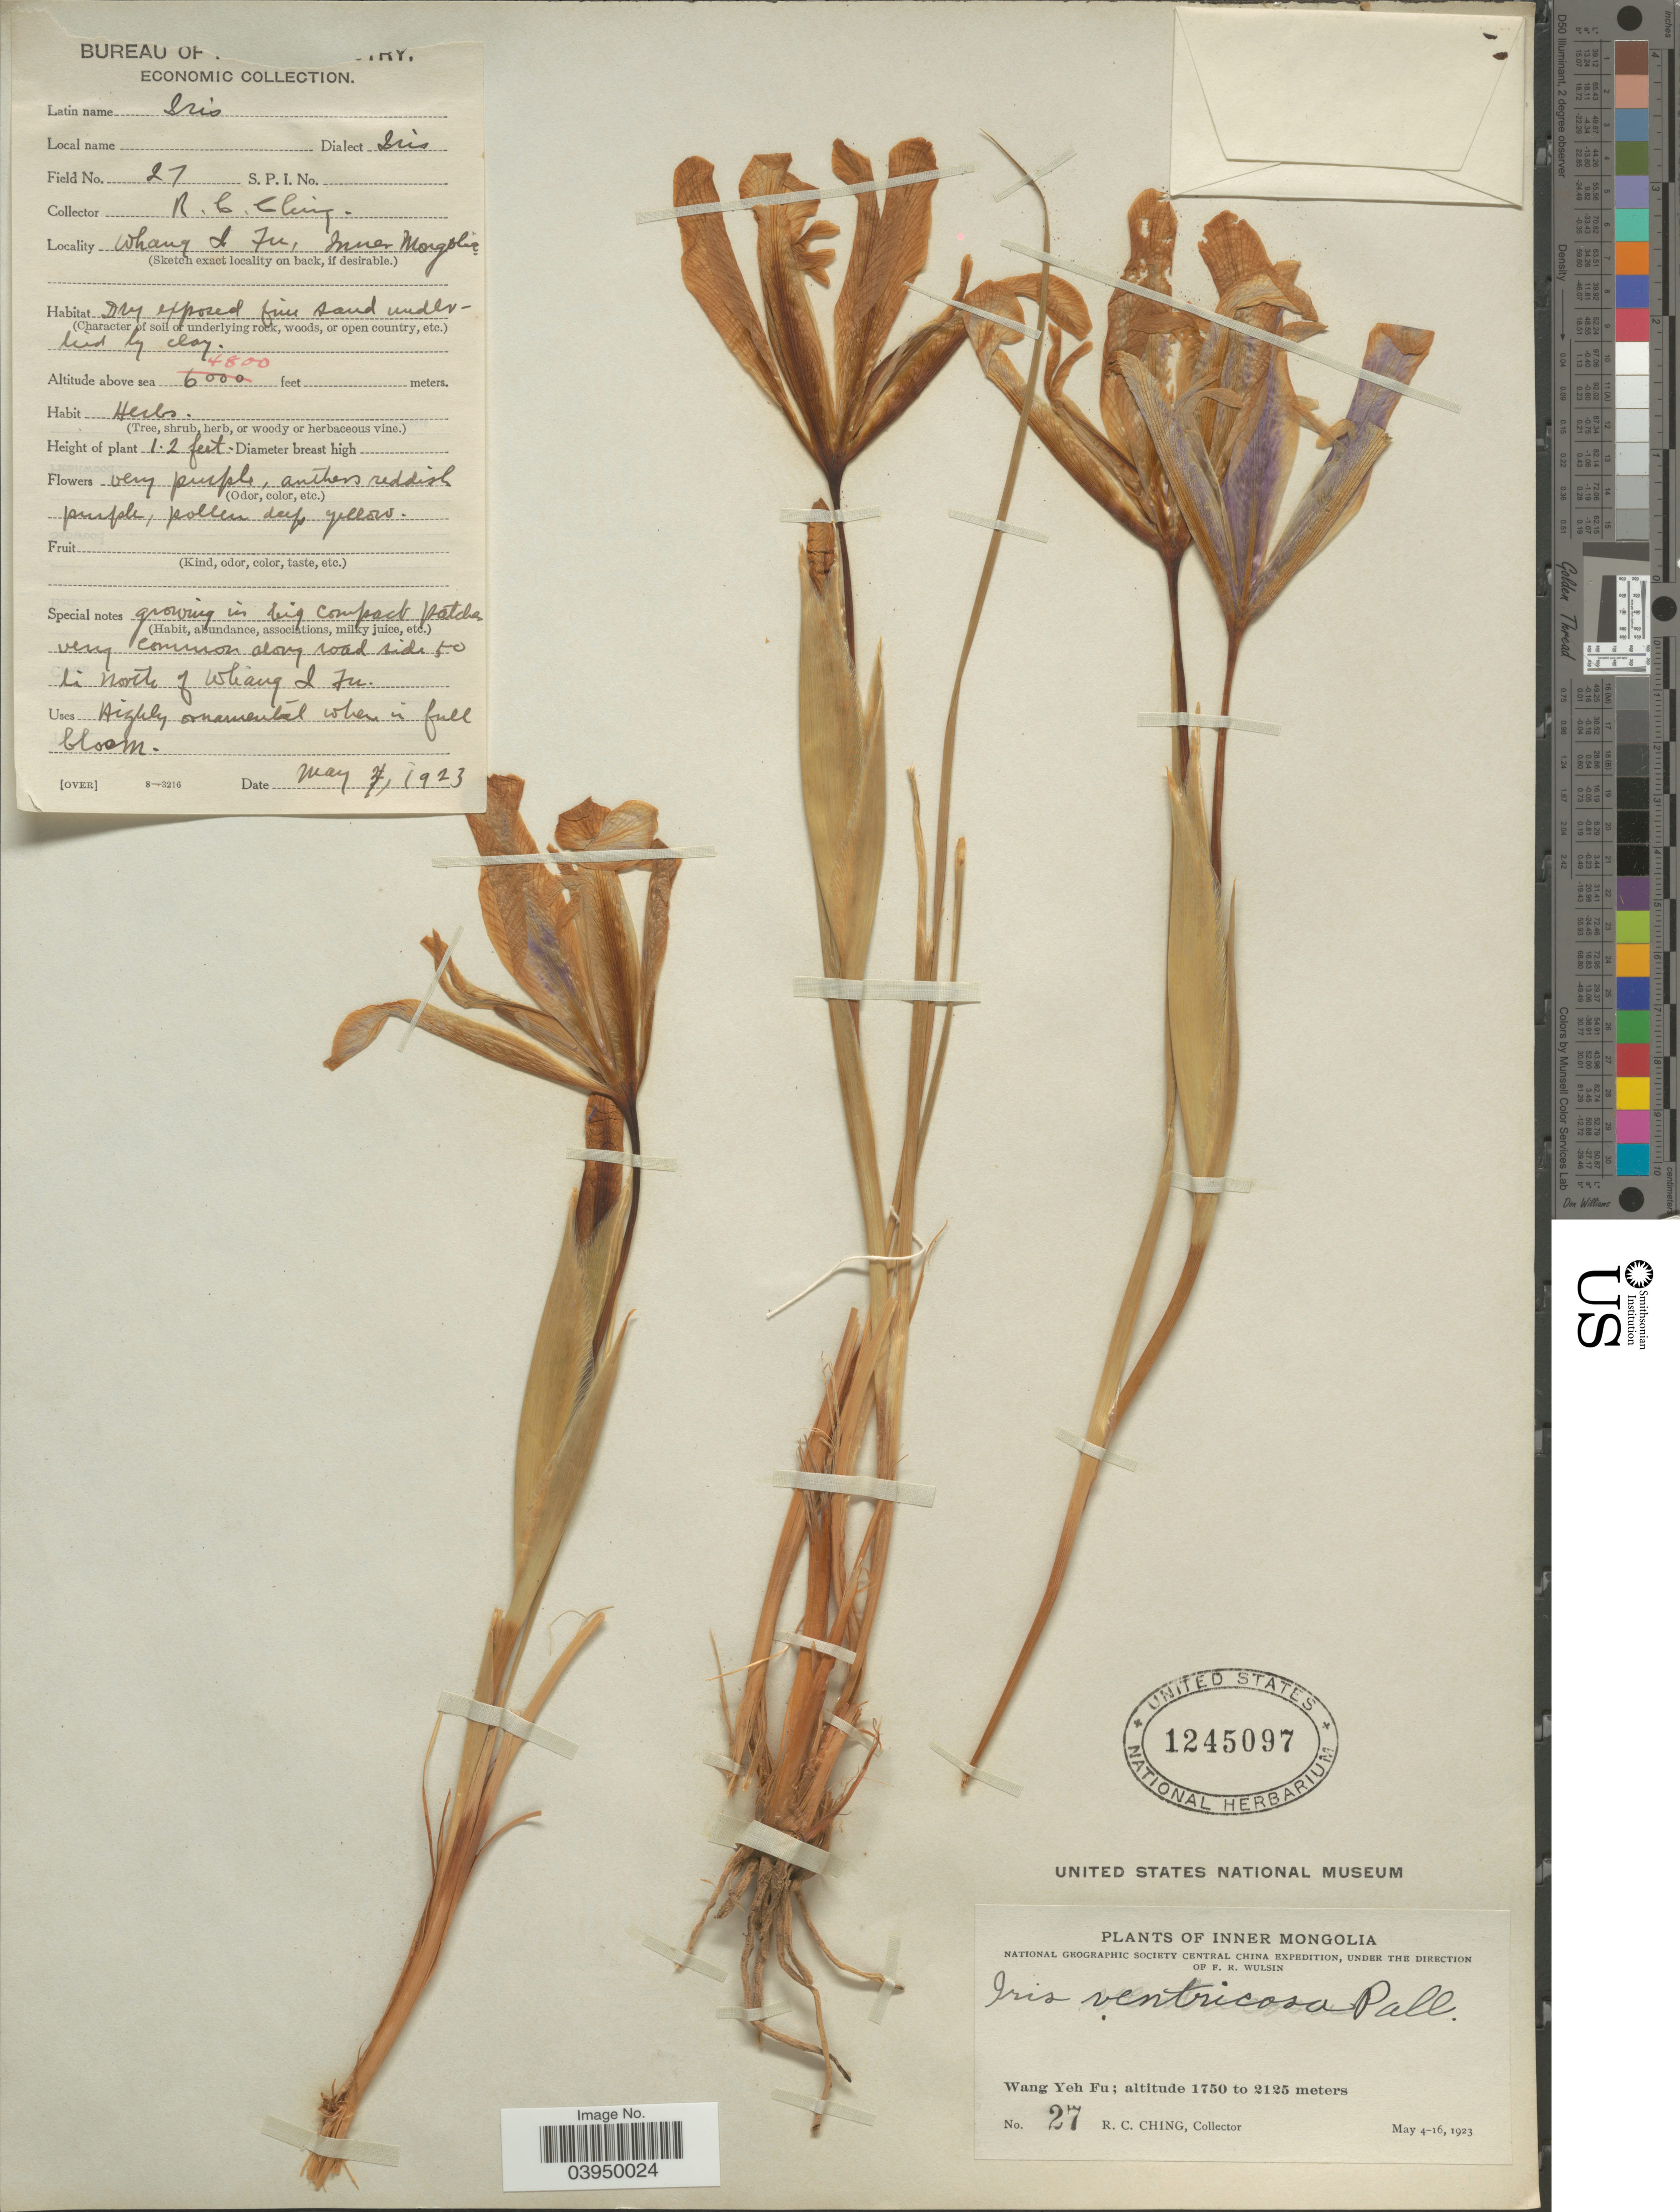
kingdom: Plantae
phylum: Tracheophyta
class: Liliopsida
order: Asparagales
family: Iridaceae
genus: Iris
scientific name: Iris ventricosa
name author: Pall.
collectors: R. C. Ching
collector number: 27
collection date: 1923-05-03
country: China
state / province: Nei Monggol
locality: Inner Mongolia. Wang Yeh Fu. along road side 50 li North of Chiang Ye Fu.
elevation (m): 1463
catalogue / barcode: US 1245097